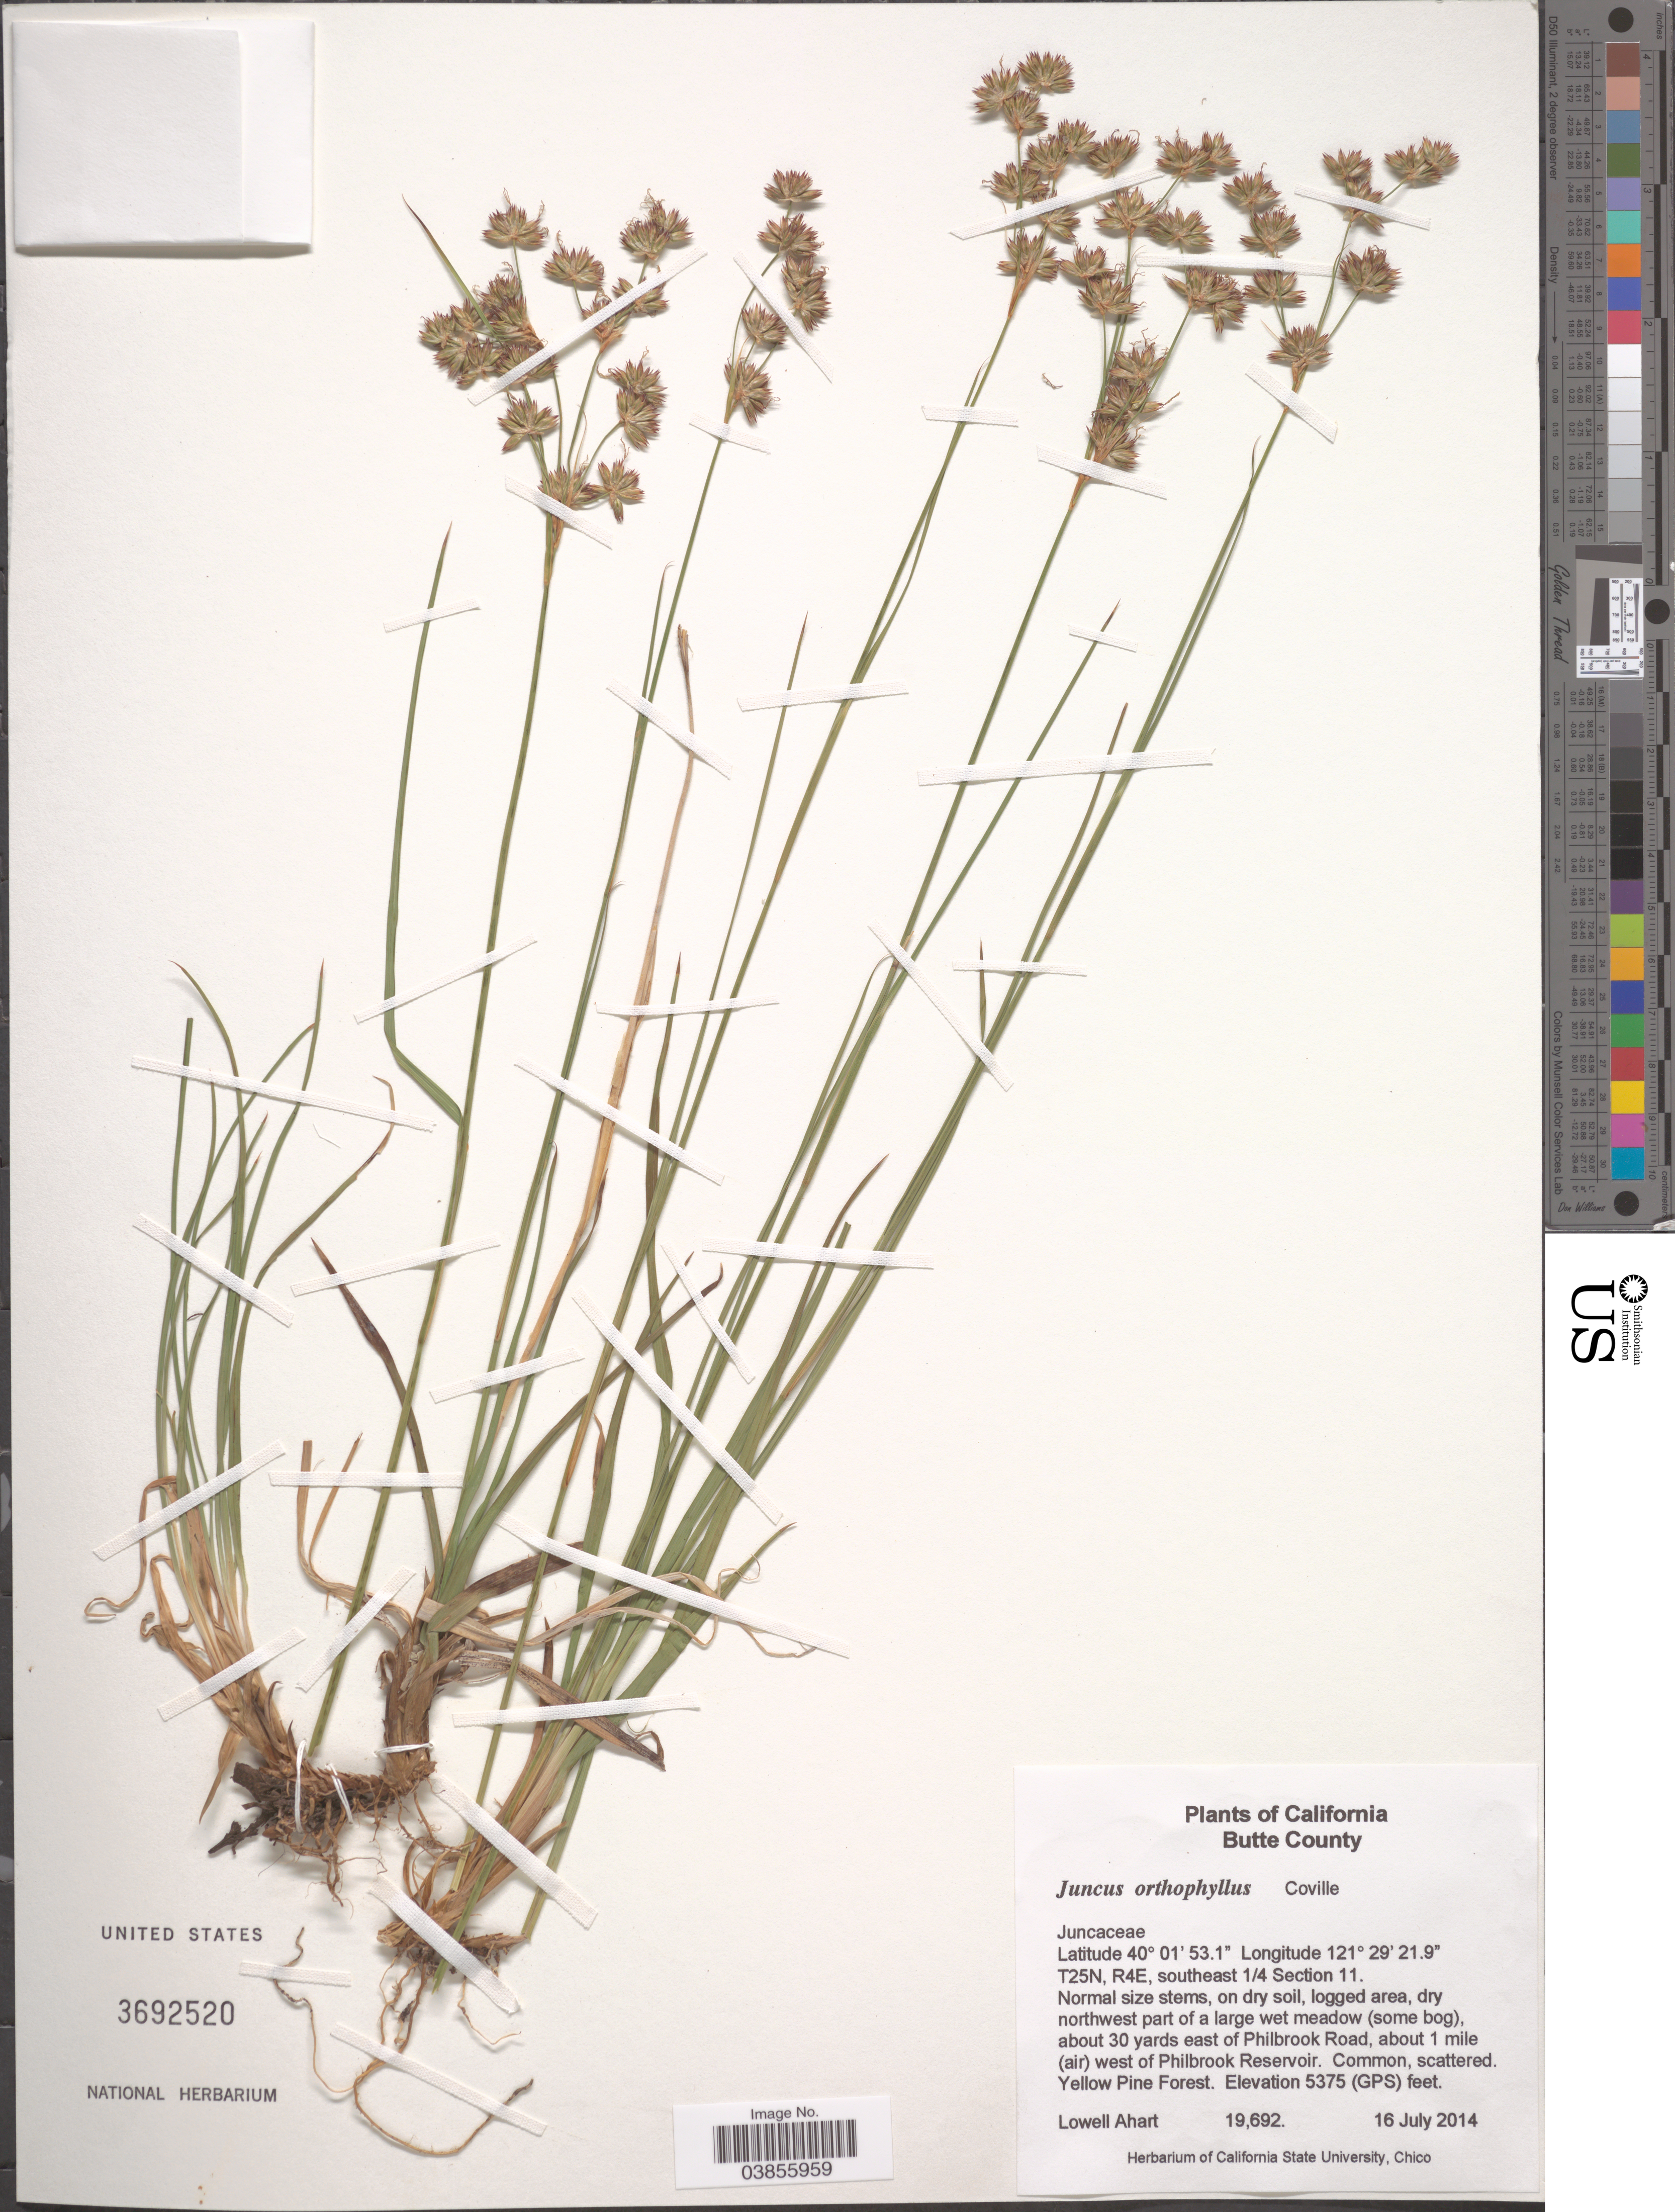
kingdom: Plantae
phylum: Tracheophyta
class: Liliopsida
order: Poales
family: Juncaceae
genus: Juncus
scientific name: Juncus orthophyllus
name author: Coville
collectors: L. Ahart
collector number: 19692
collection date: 2014-07-16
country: United States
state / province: California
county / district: Butte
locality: Butte County. T25N, R4E, southeast 1/4 Section 11. Northwest part of a large wet meadow (some bog), about 30 yards east of Philbrook Road, about 1 mile (air) west of Philbrook Reservoir.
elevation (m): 1638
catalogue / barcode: US 3692520